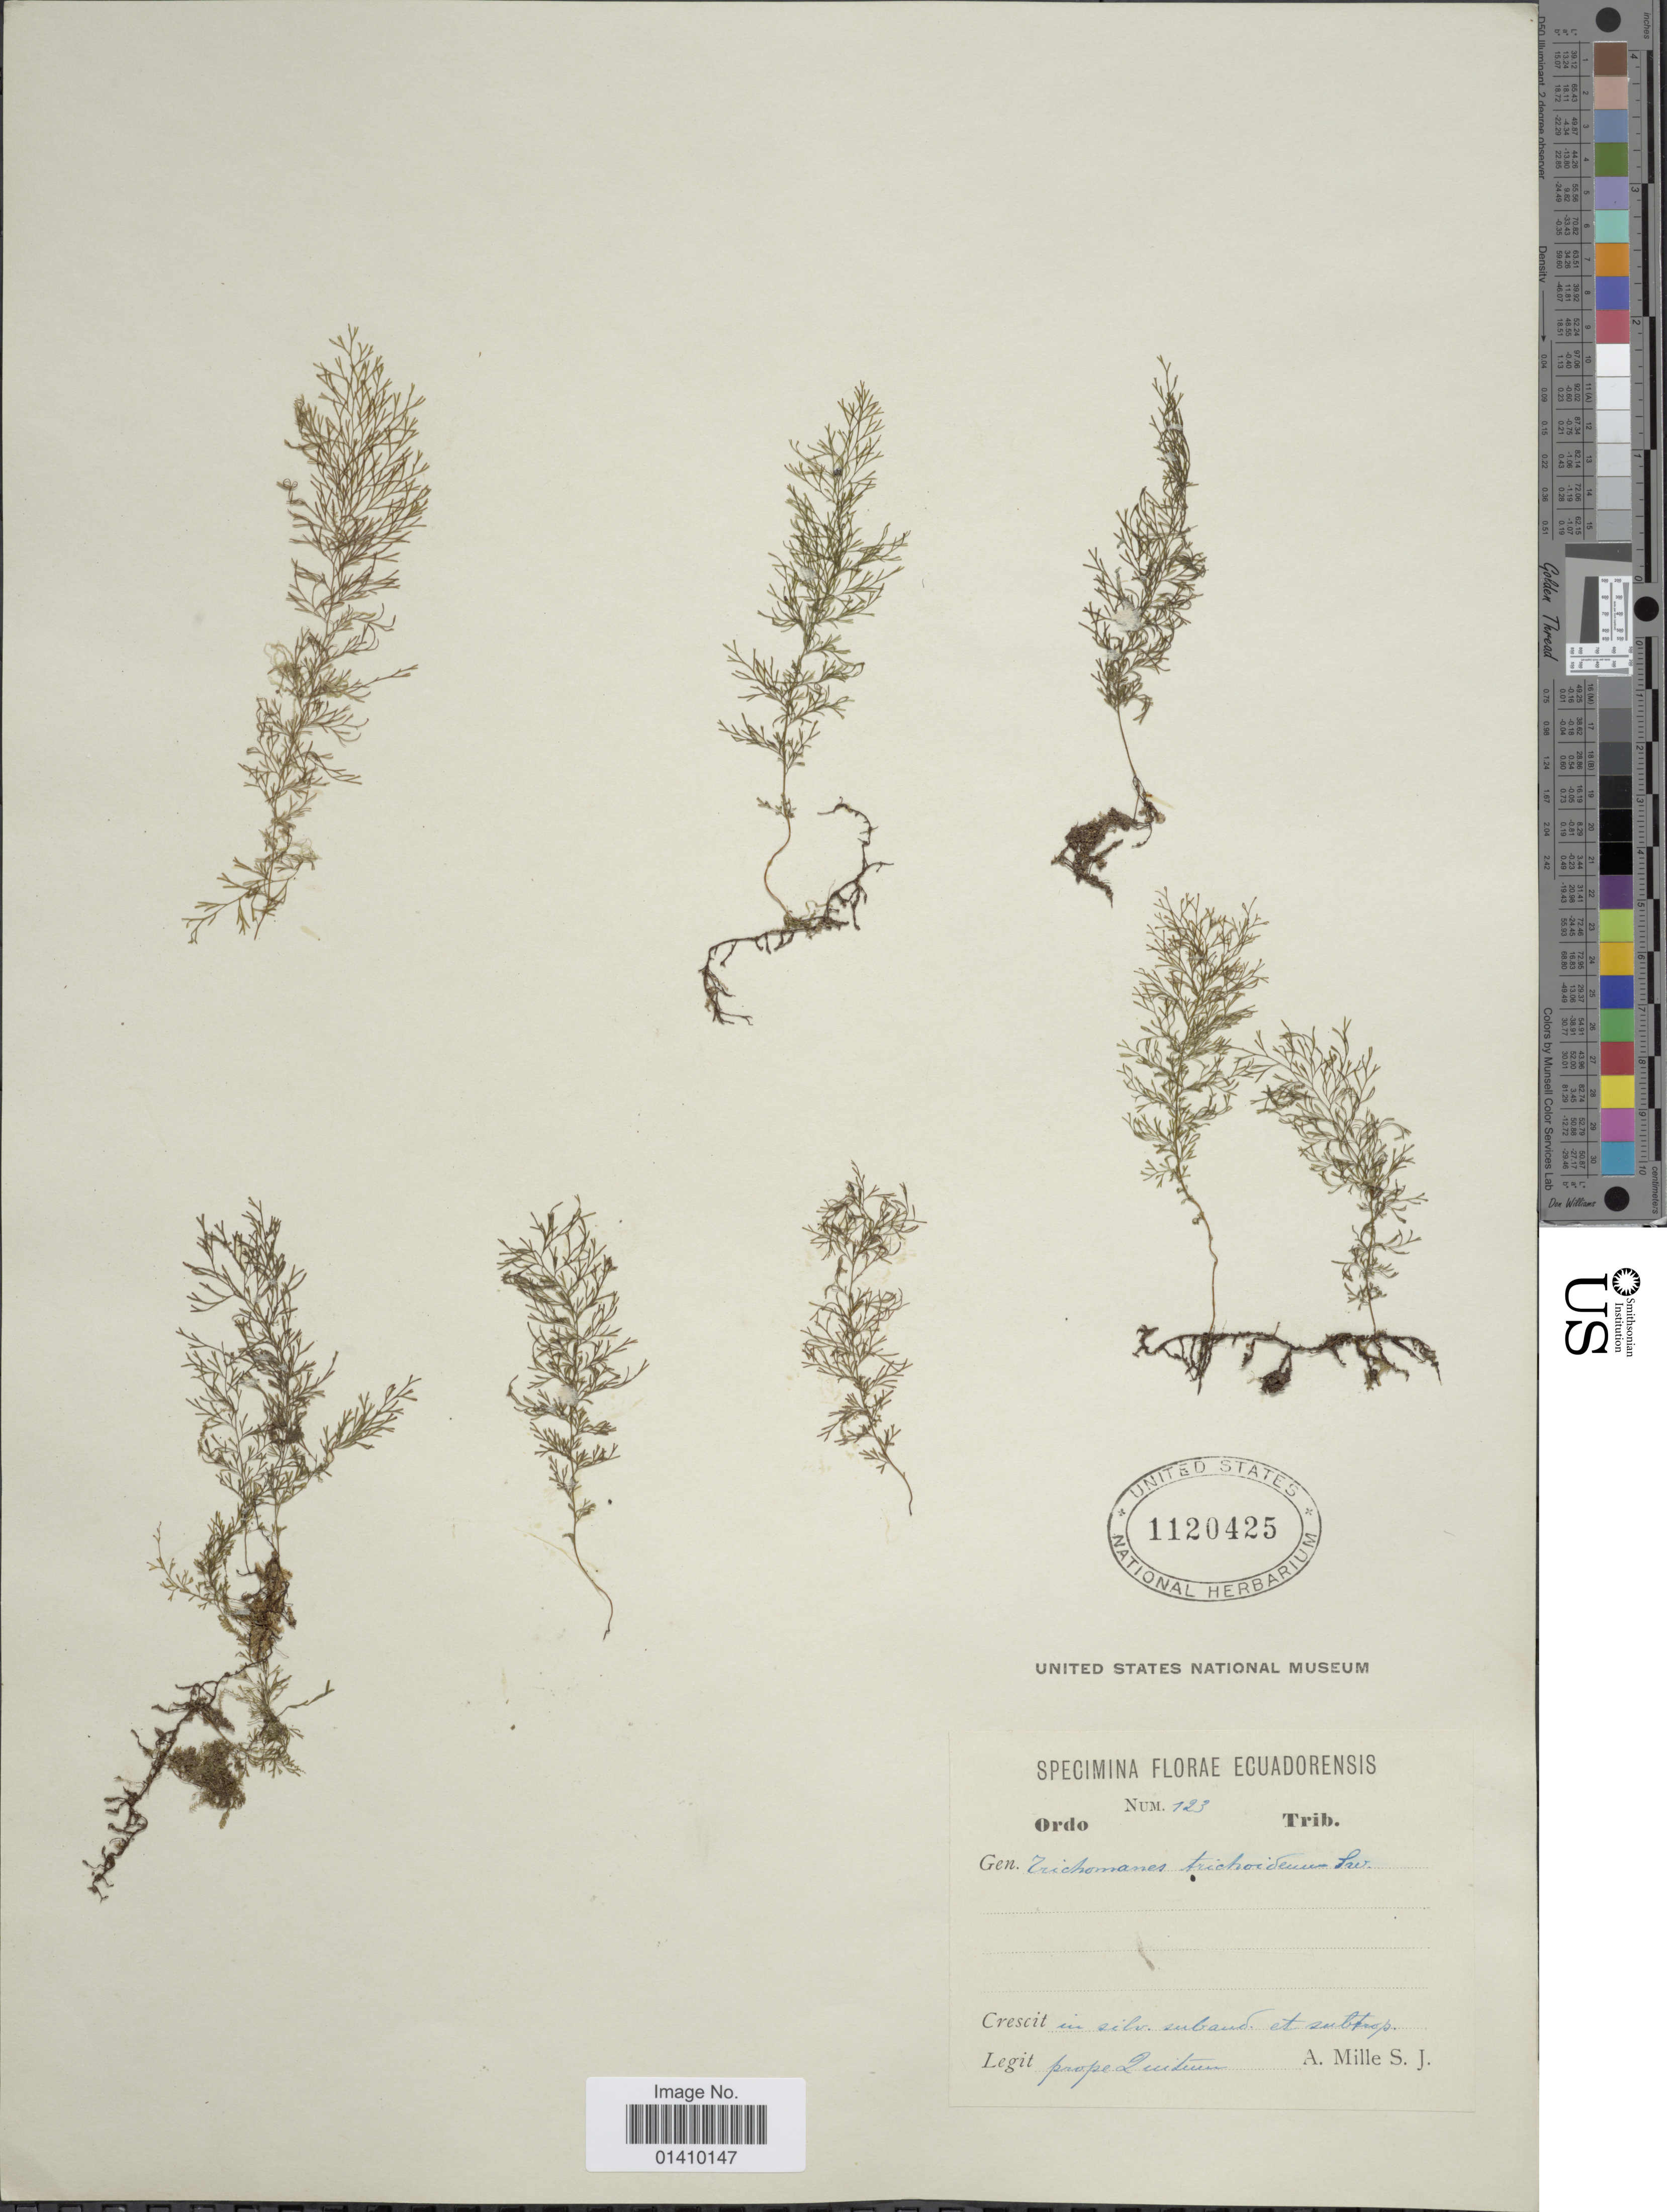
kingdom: Plantae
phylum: Tracheophyta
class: Polypodiopsida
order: Hymenophyllales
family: Hymenophyllaceae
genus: Polyphlebium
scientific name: Polyphlebium capillaceum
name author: (L.) Ebihara & Dubuisson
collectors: A. Mille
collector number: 123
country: Ecuador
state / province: Pichincha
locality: Prope Quitum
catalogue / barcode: US 1120425